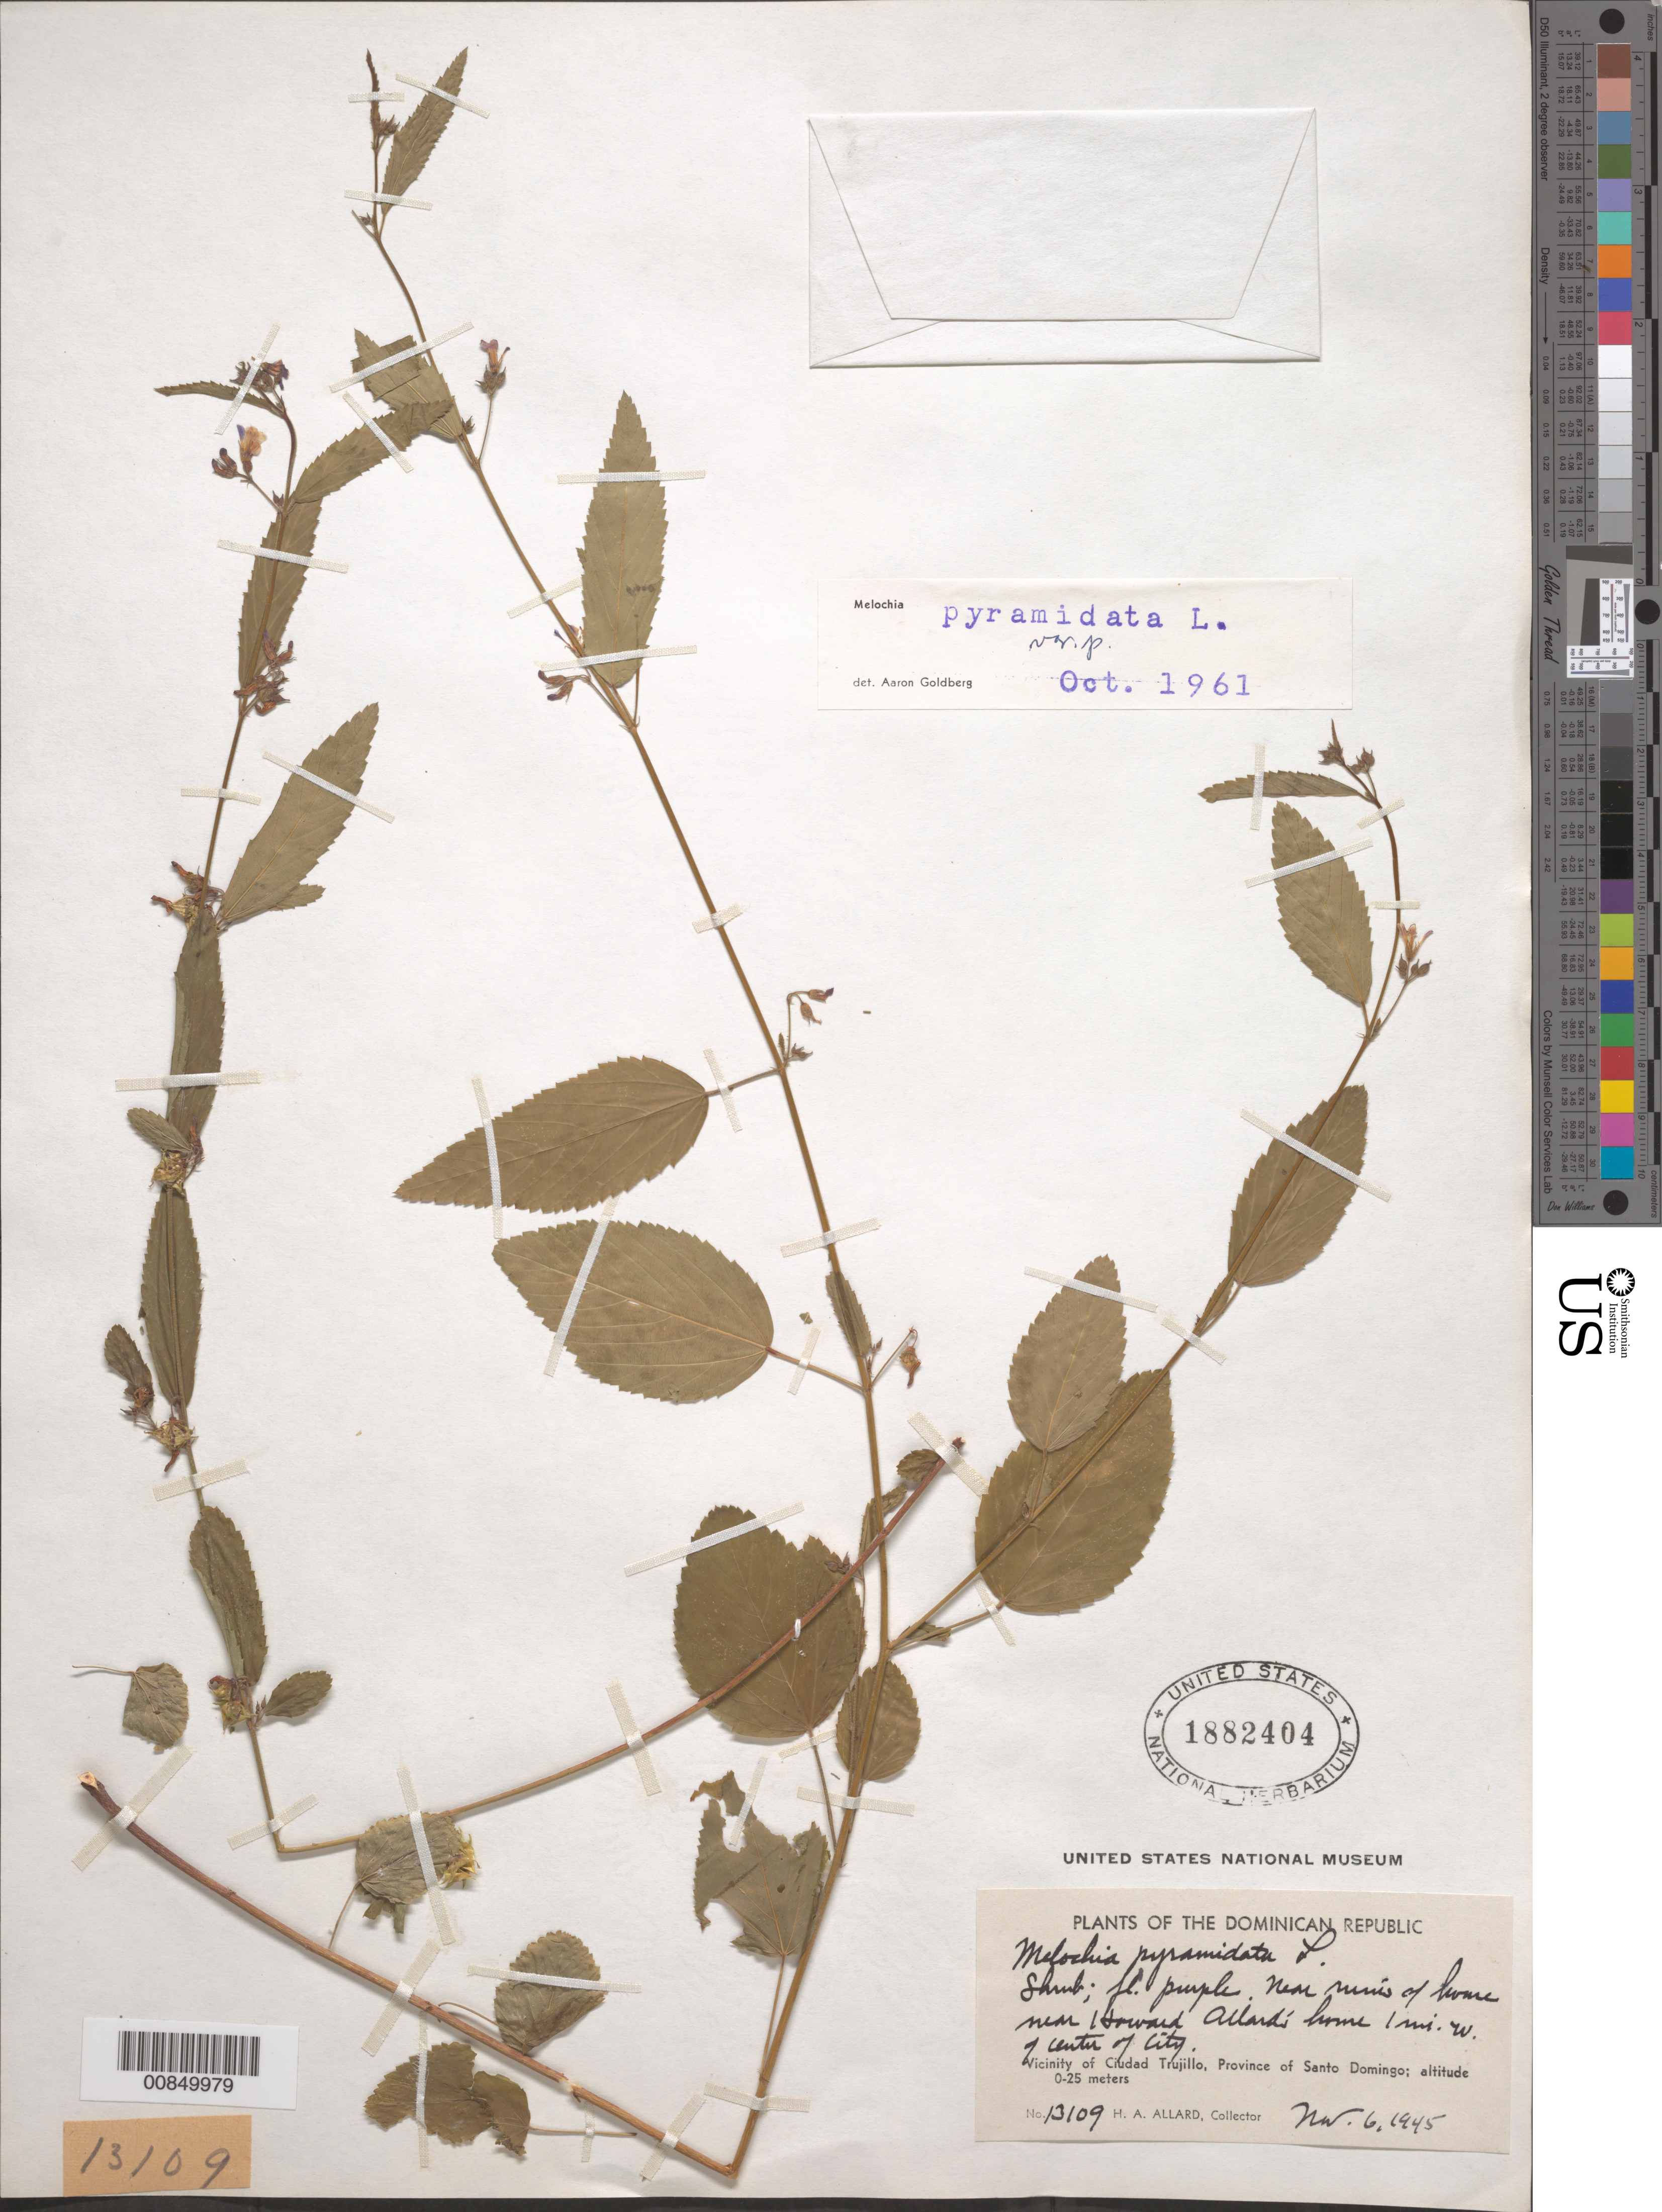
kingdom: Plantae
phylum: Tracheophyta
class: Magnoliopsida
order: Malvales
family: Malvaceae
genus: Melochia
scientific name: Melochia pyramidata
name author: L.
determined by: Goldberg, Aaron, (US), NMNH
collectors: H. A. Allard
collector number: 13109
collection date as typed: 06 Nov 1945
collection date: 1945-11-06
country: Dominican Republic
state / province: Distrito Nacional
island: Hispaniola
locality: Vicinity of Santo Domingo City, near ruins of house near Howard Allard's home, 1 mile W of center of city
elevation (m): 0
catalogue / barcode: US 1882404